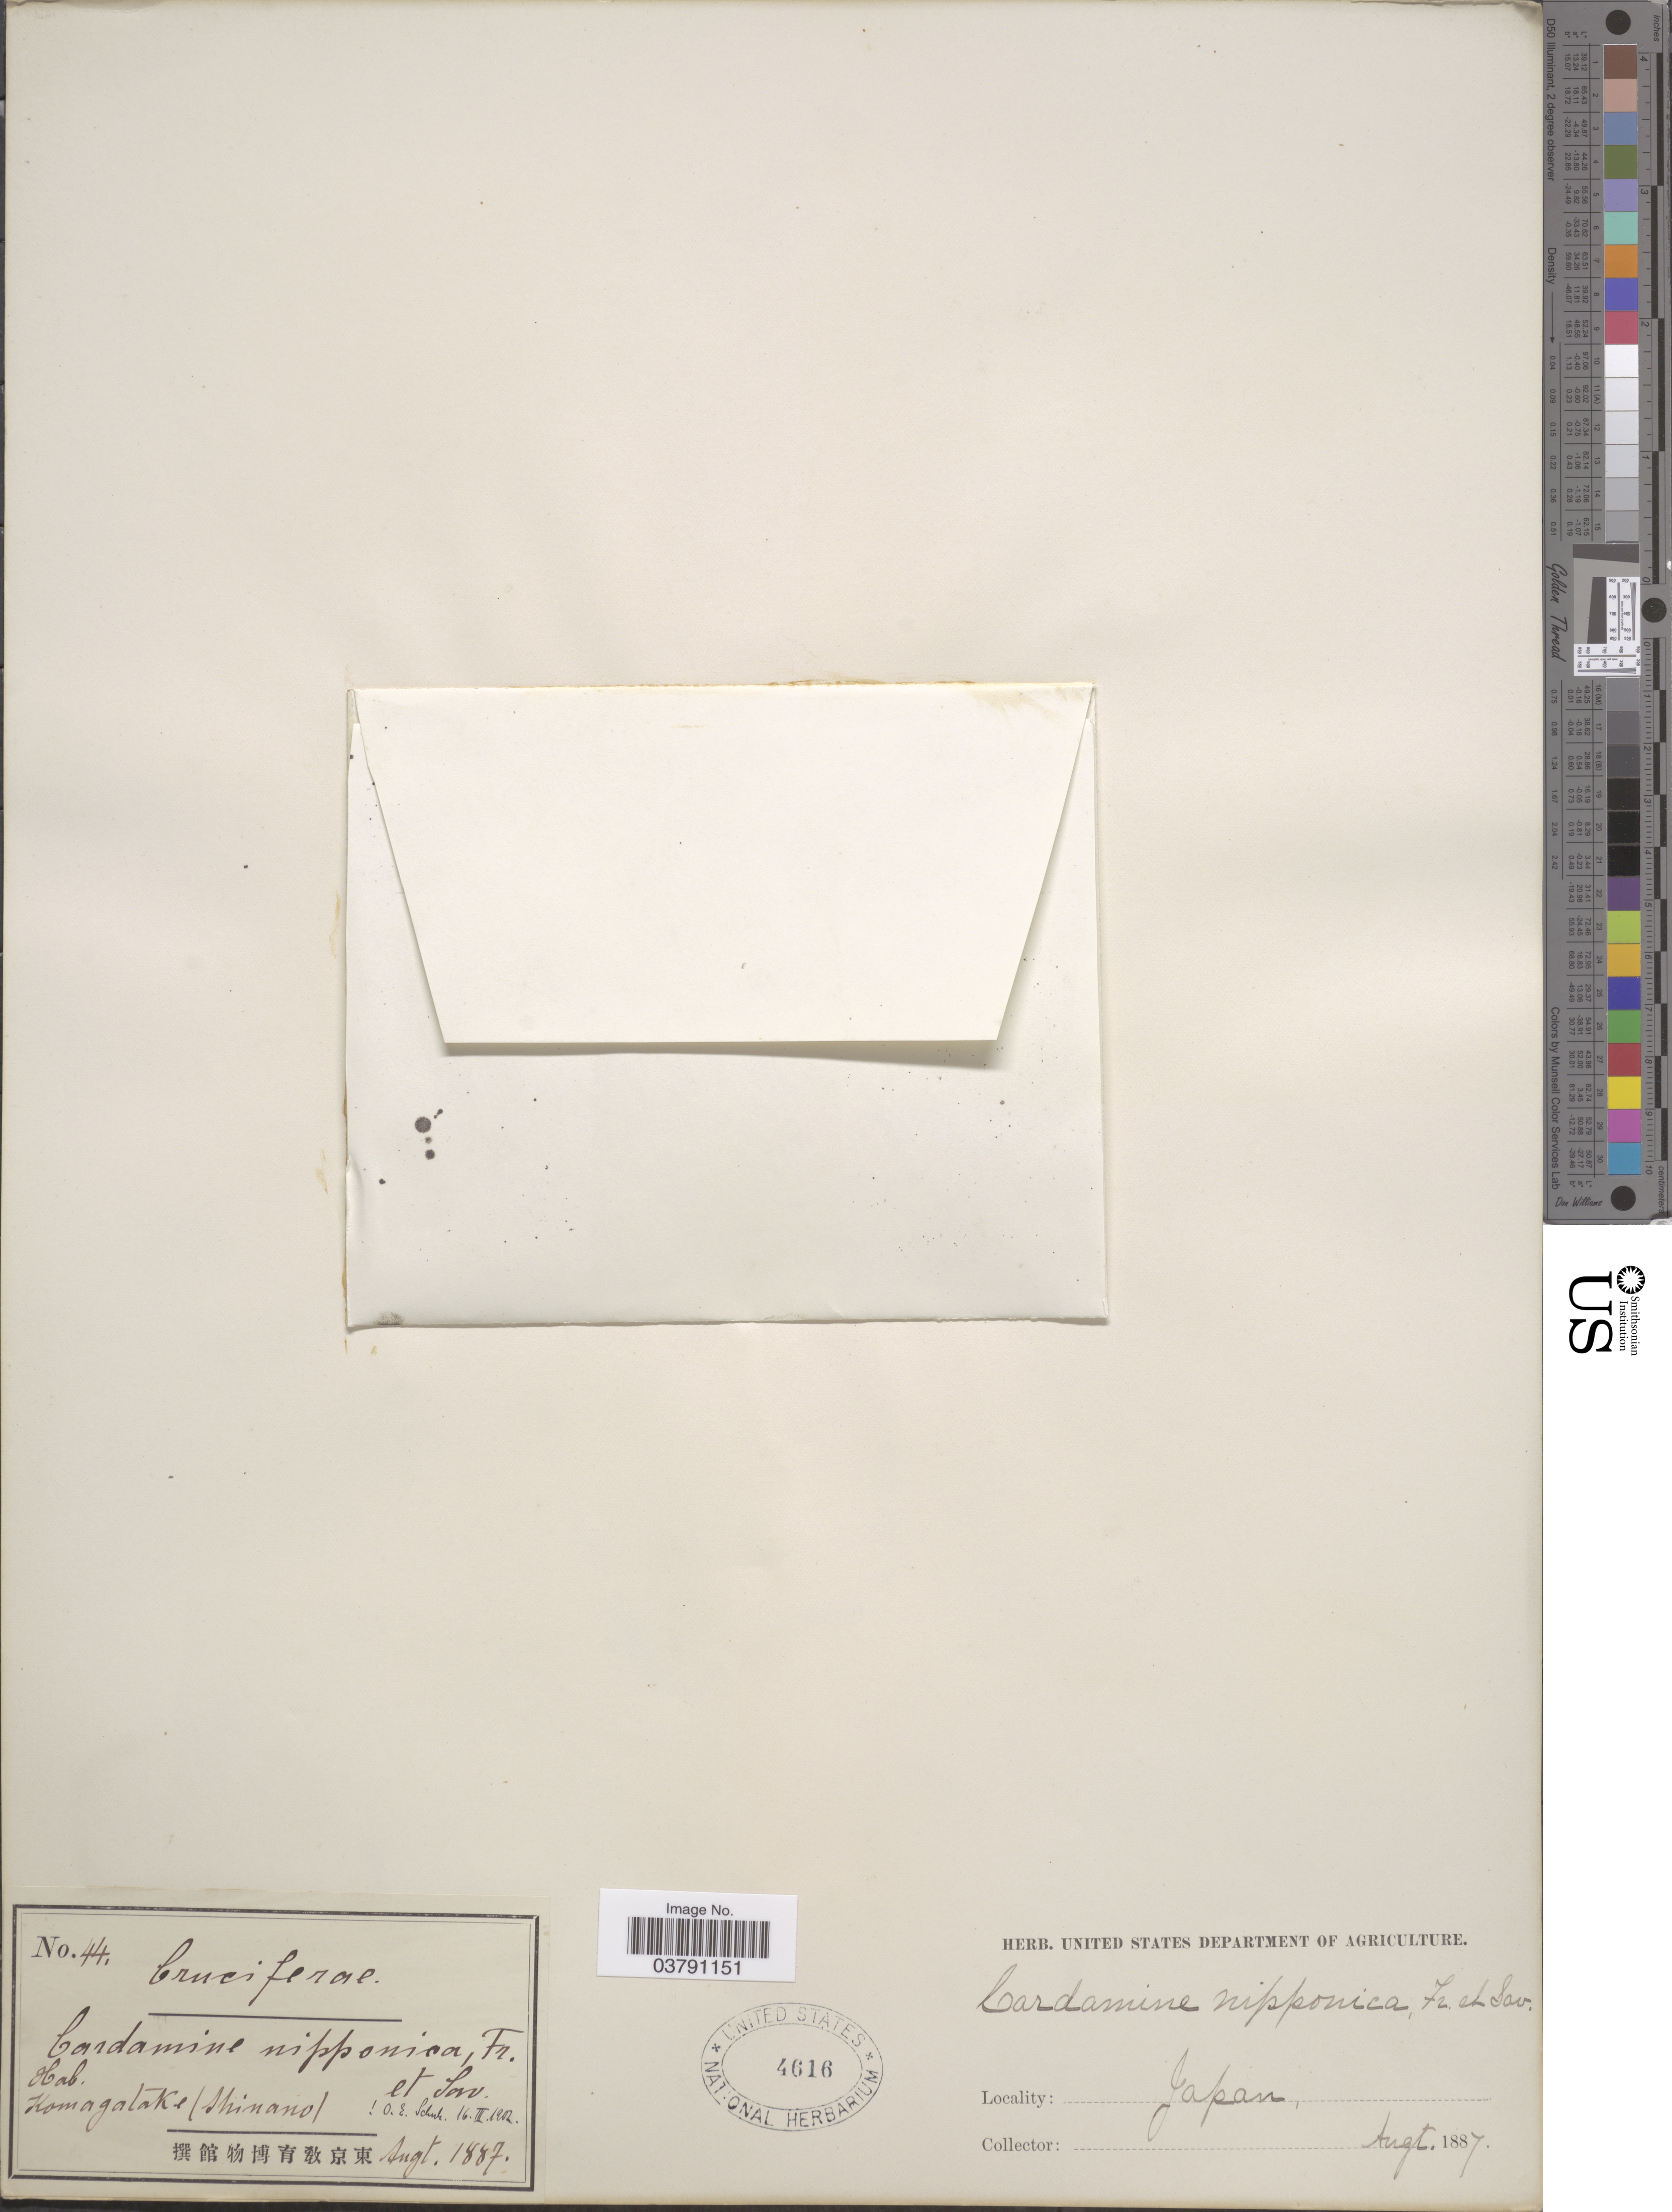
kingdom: Plantae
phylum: Tracheophyta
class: Magnoliopsida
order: Brassicales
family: Brassicaceae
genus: Cardamine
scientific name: Cardamine nipponica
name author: Franch. & Sav.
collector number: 44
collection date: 1887-08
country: Japan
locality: Komagatake (Shinano).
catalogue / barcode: US 4616